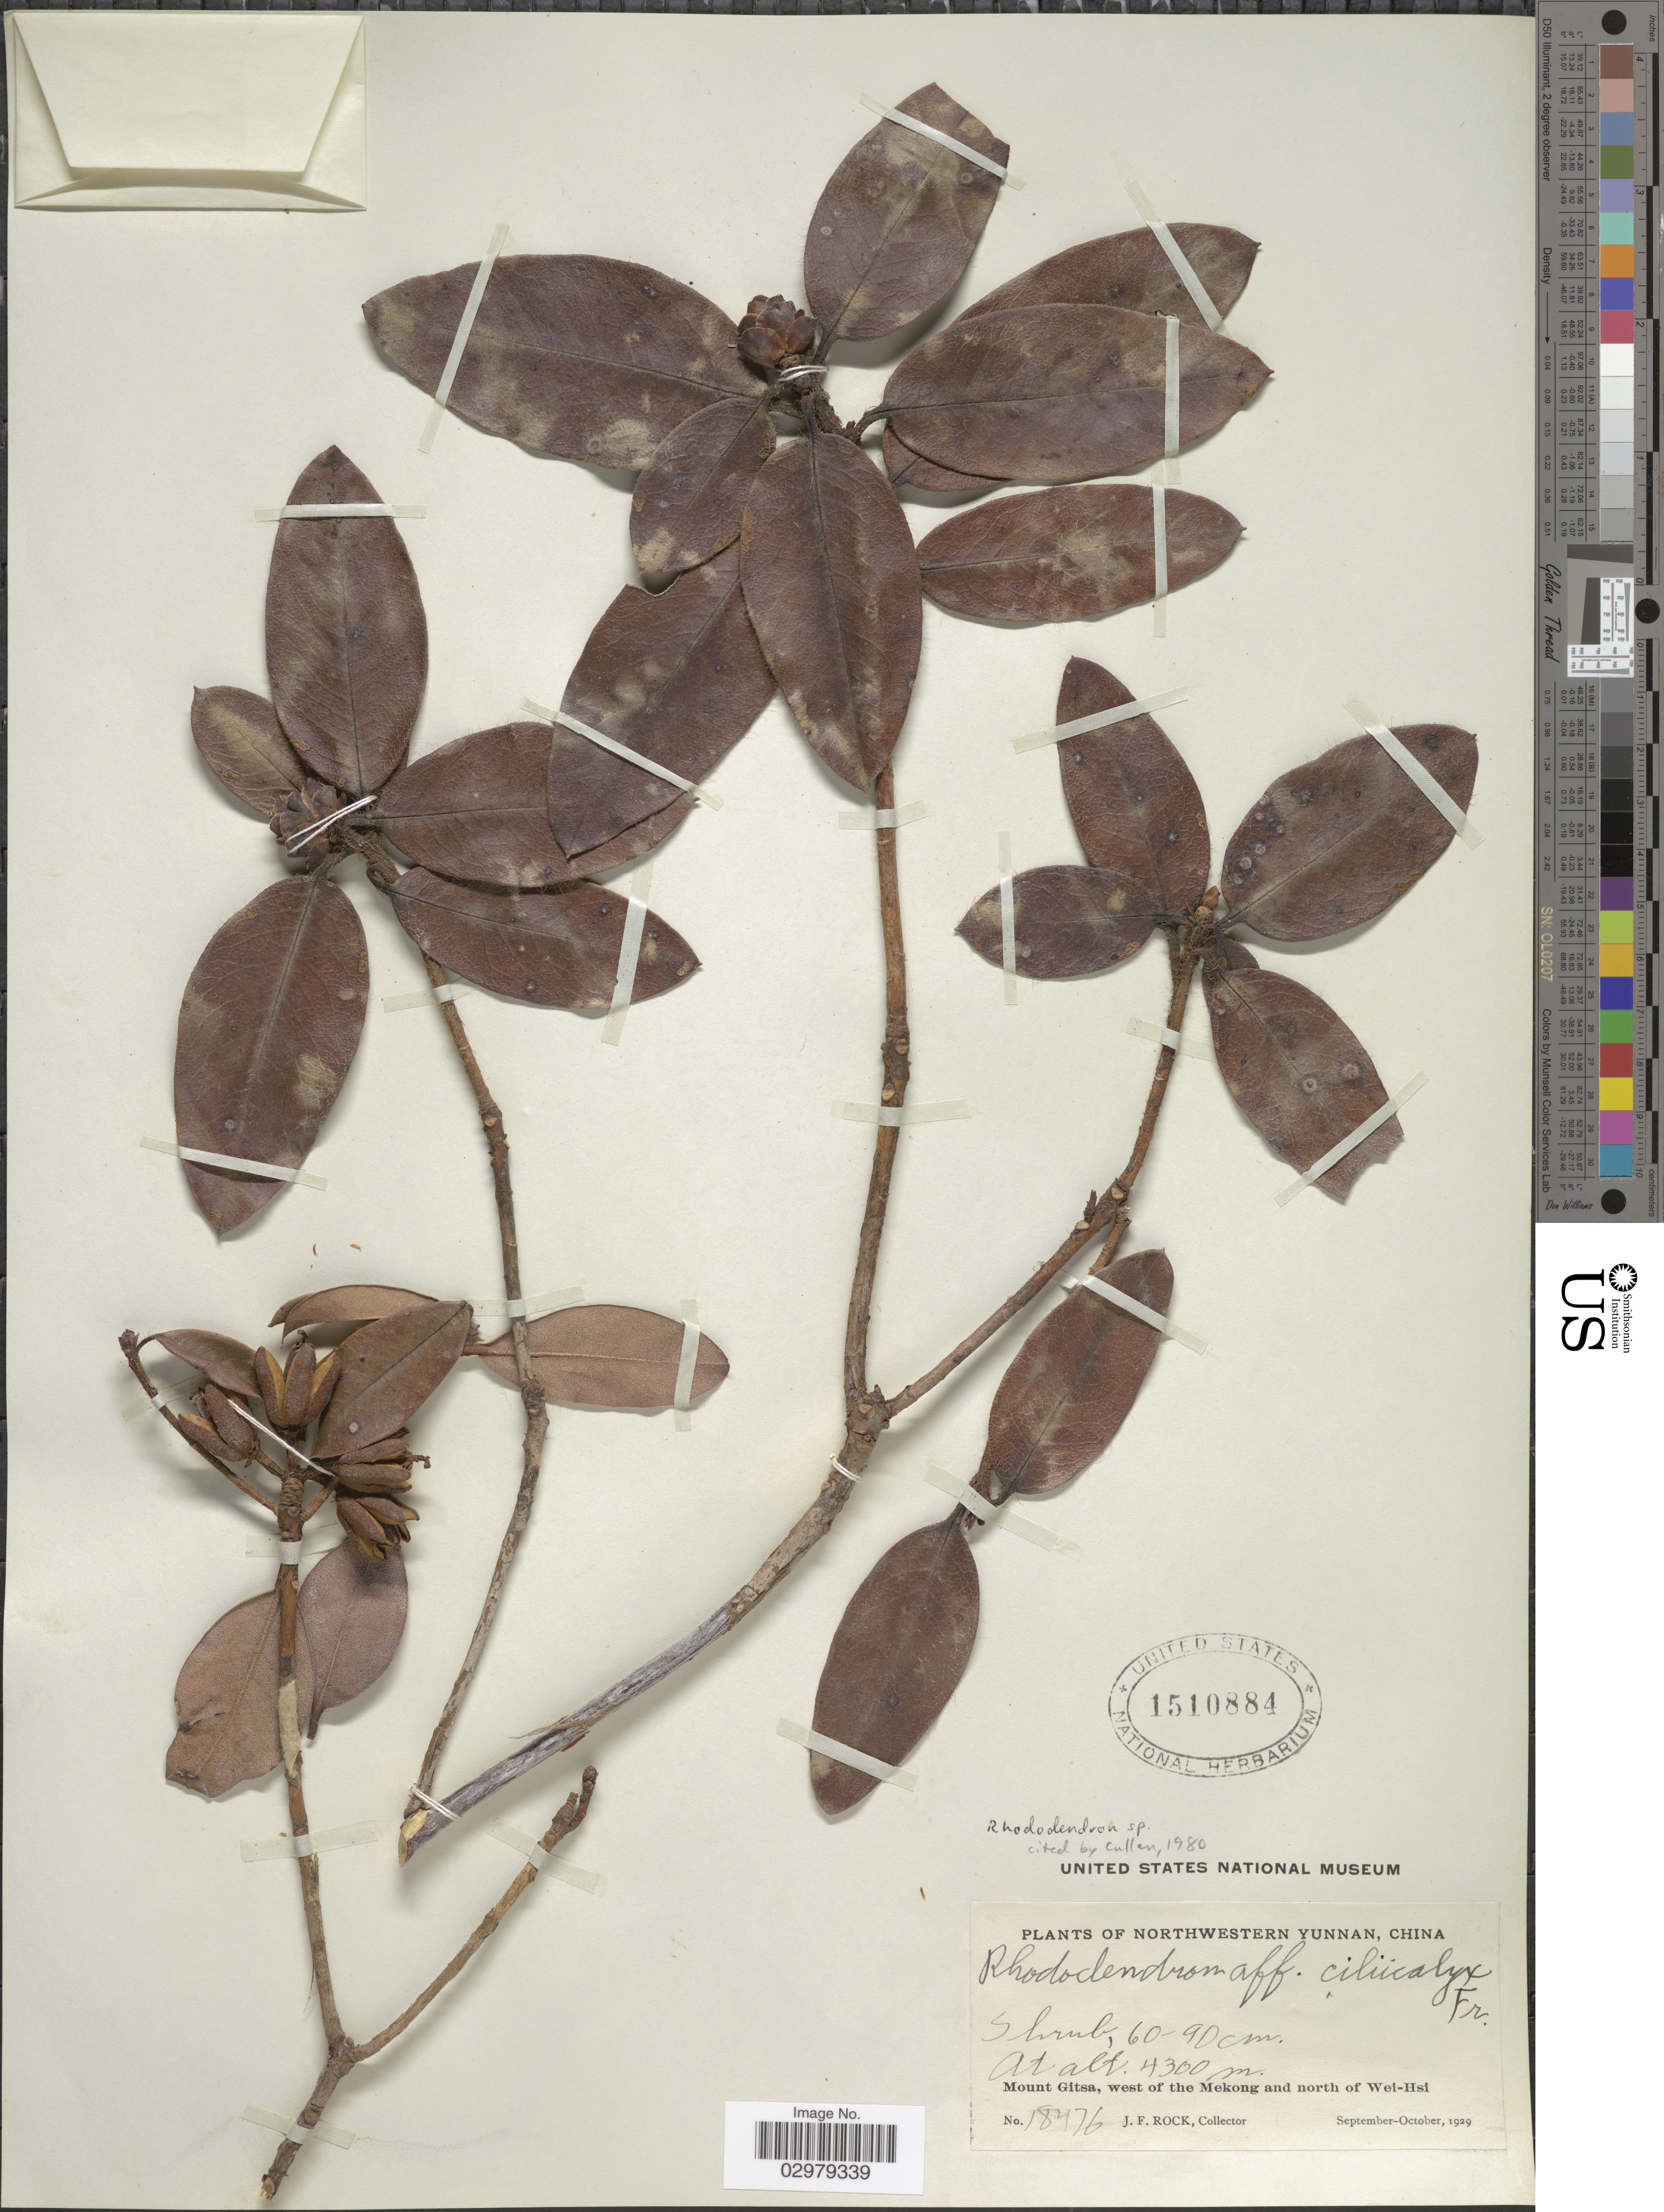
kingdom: Plantae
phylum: Tracheophyta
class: Magnoliopsida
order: Ericales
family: Ericaceae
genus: Rhododendron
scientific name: Rhododendron sp.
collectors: J. Rock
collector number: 18476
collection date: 1929-09/1929-10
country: China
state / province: Yunnan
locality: Northwestern Yunnan. Mount Gitsa, west of the Mekong and north of Wei-Hsi.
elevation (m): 4300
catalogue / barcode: US 1510884